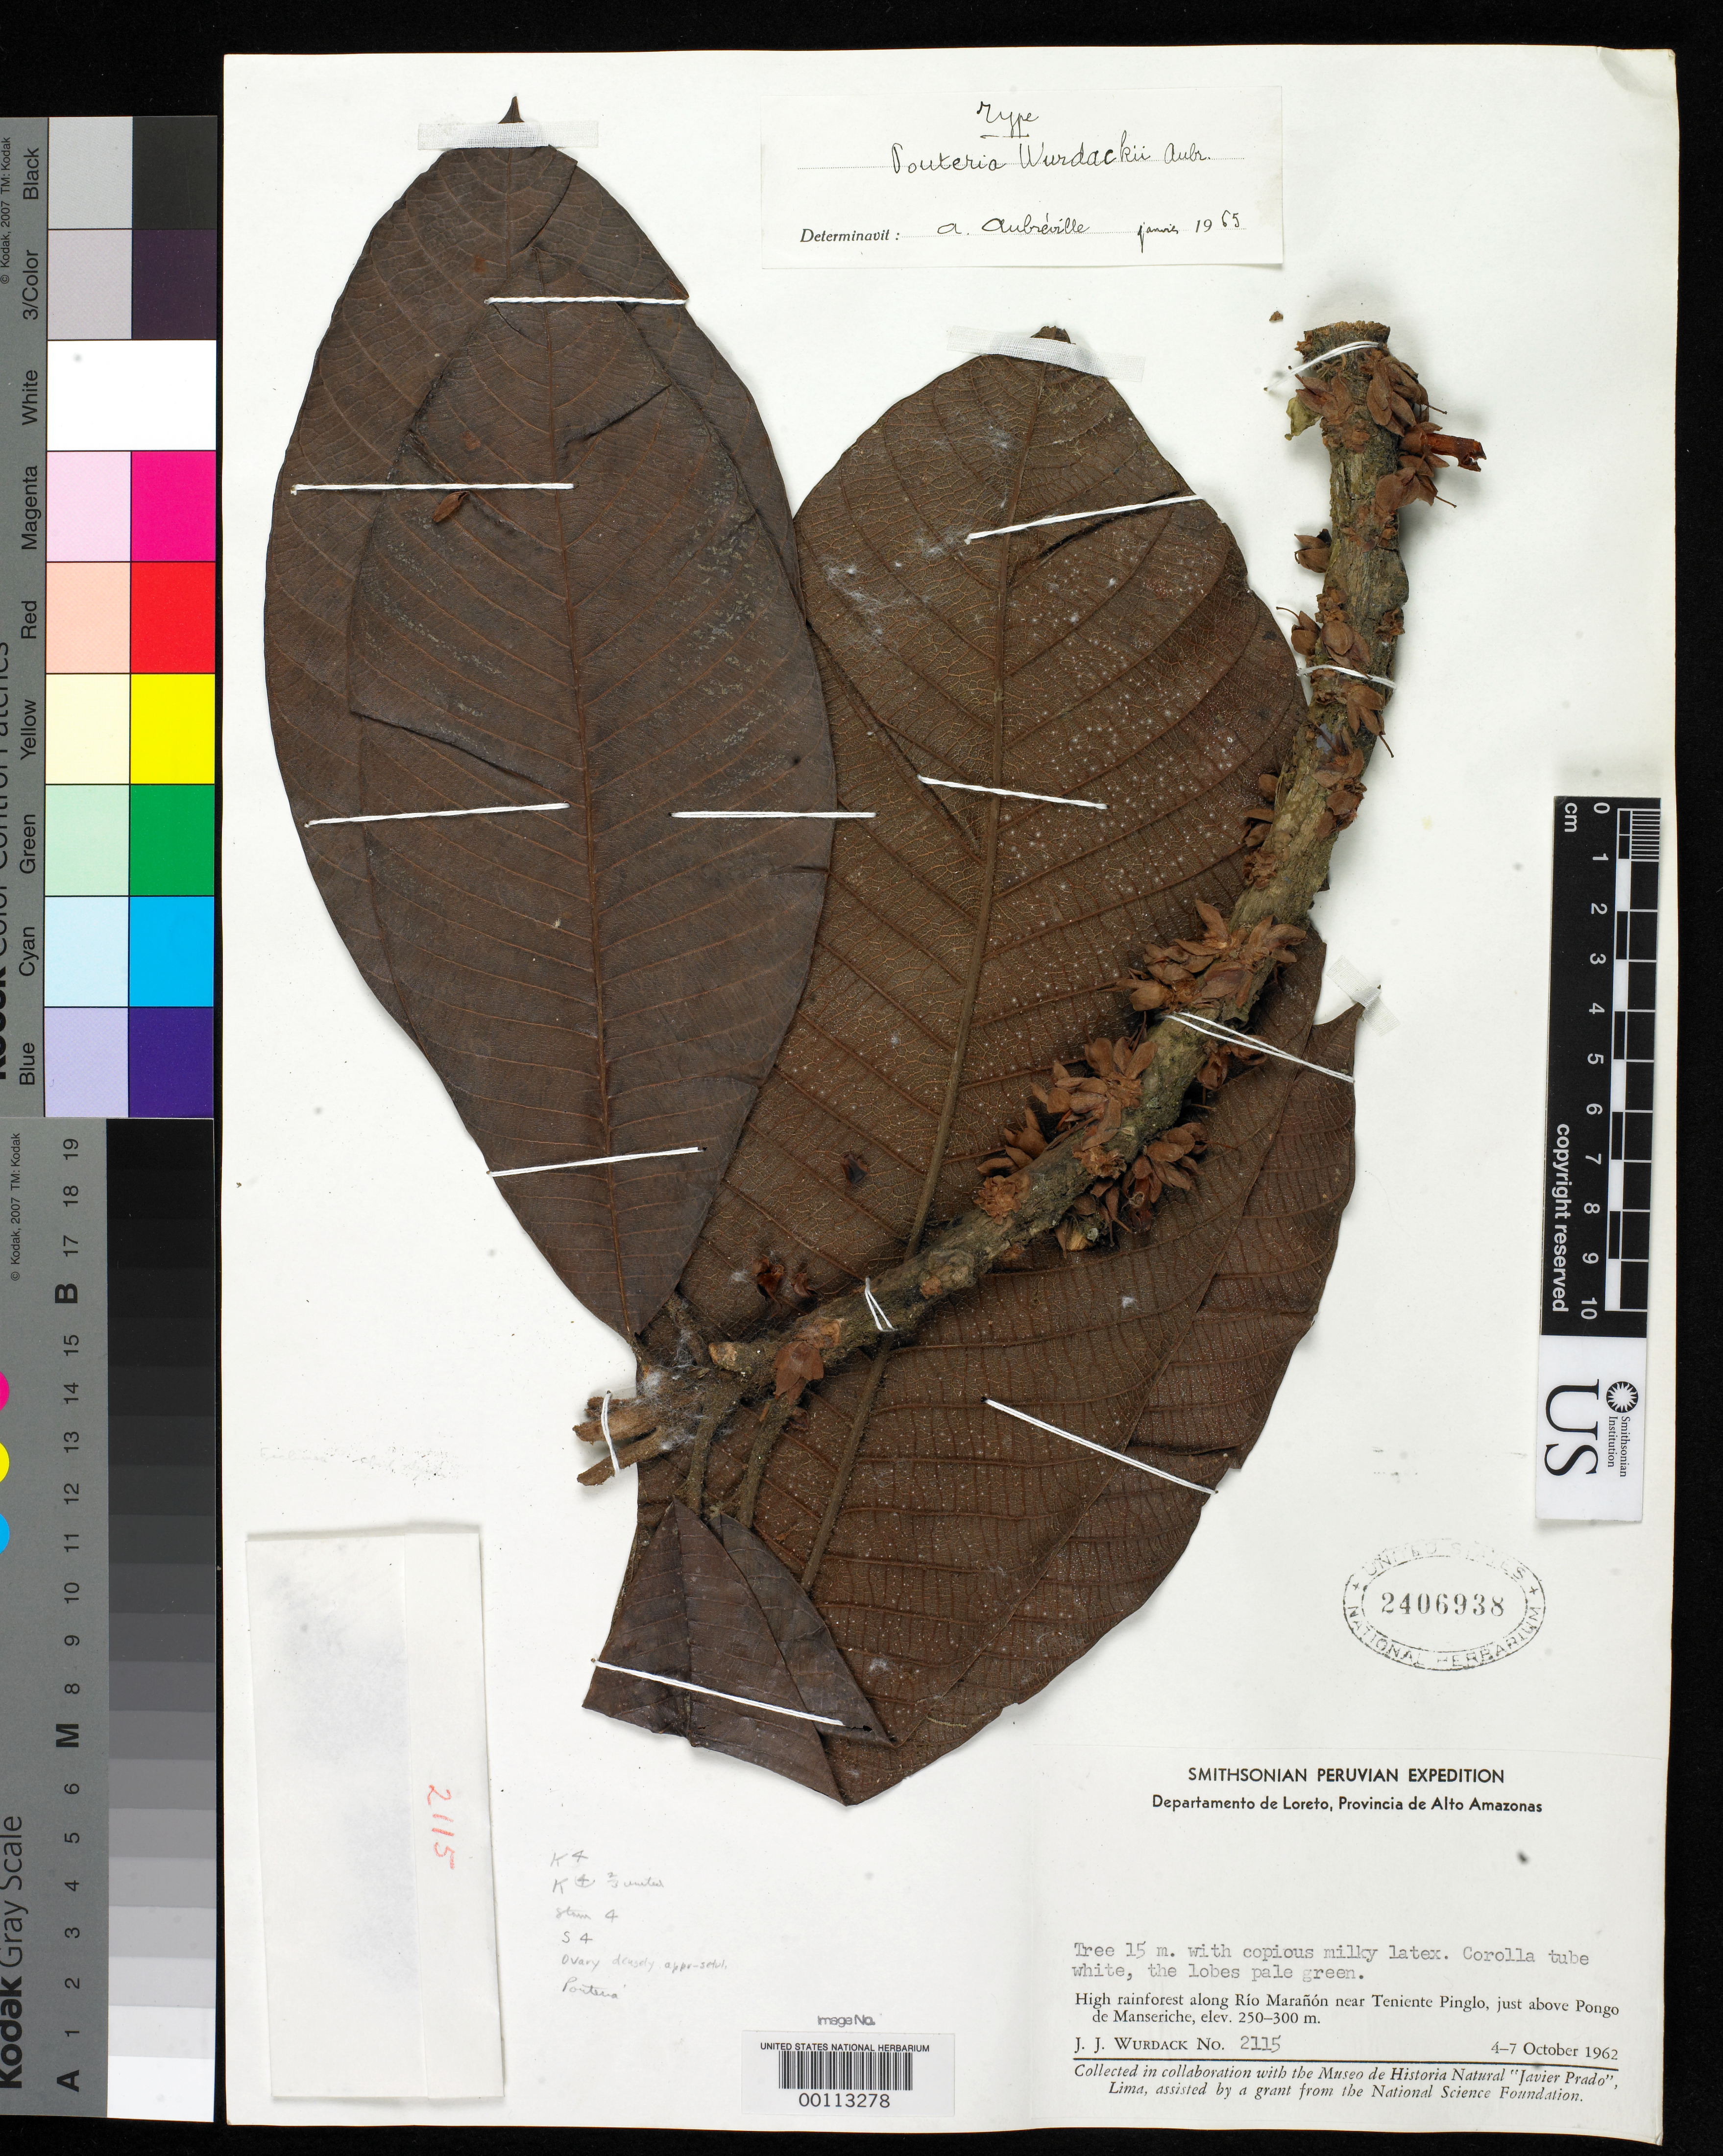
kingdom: Plantae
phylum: Tracheophyta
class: Magnoliopsida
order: Ericales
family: Sapotaceae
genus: Pouteria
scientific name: Pouteria wurdackii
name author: Aubrév.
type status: Holotype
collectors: J. J. Wurdack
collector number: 2115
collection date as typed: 04 Oct 1962 to 07 Oct 1962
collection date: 1962-10-04/1962-10-07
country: Peru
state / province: Loreto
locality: Pongo de Manseriche, Rio Maranon.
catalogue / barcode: US 2406938